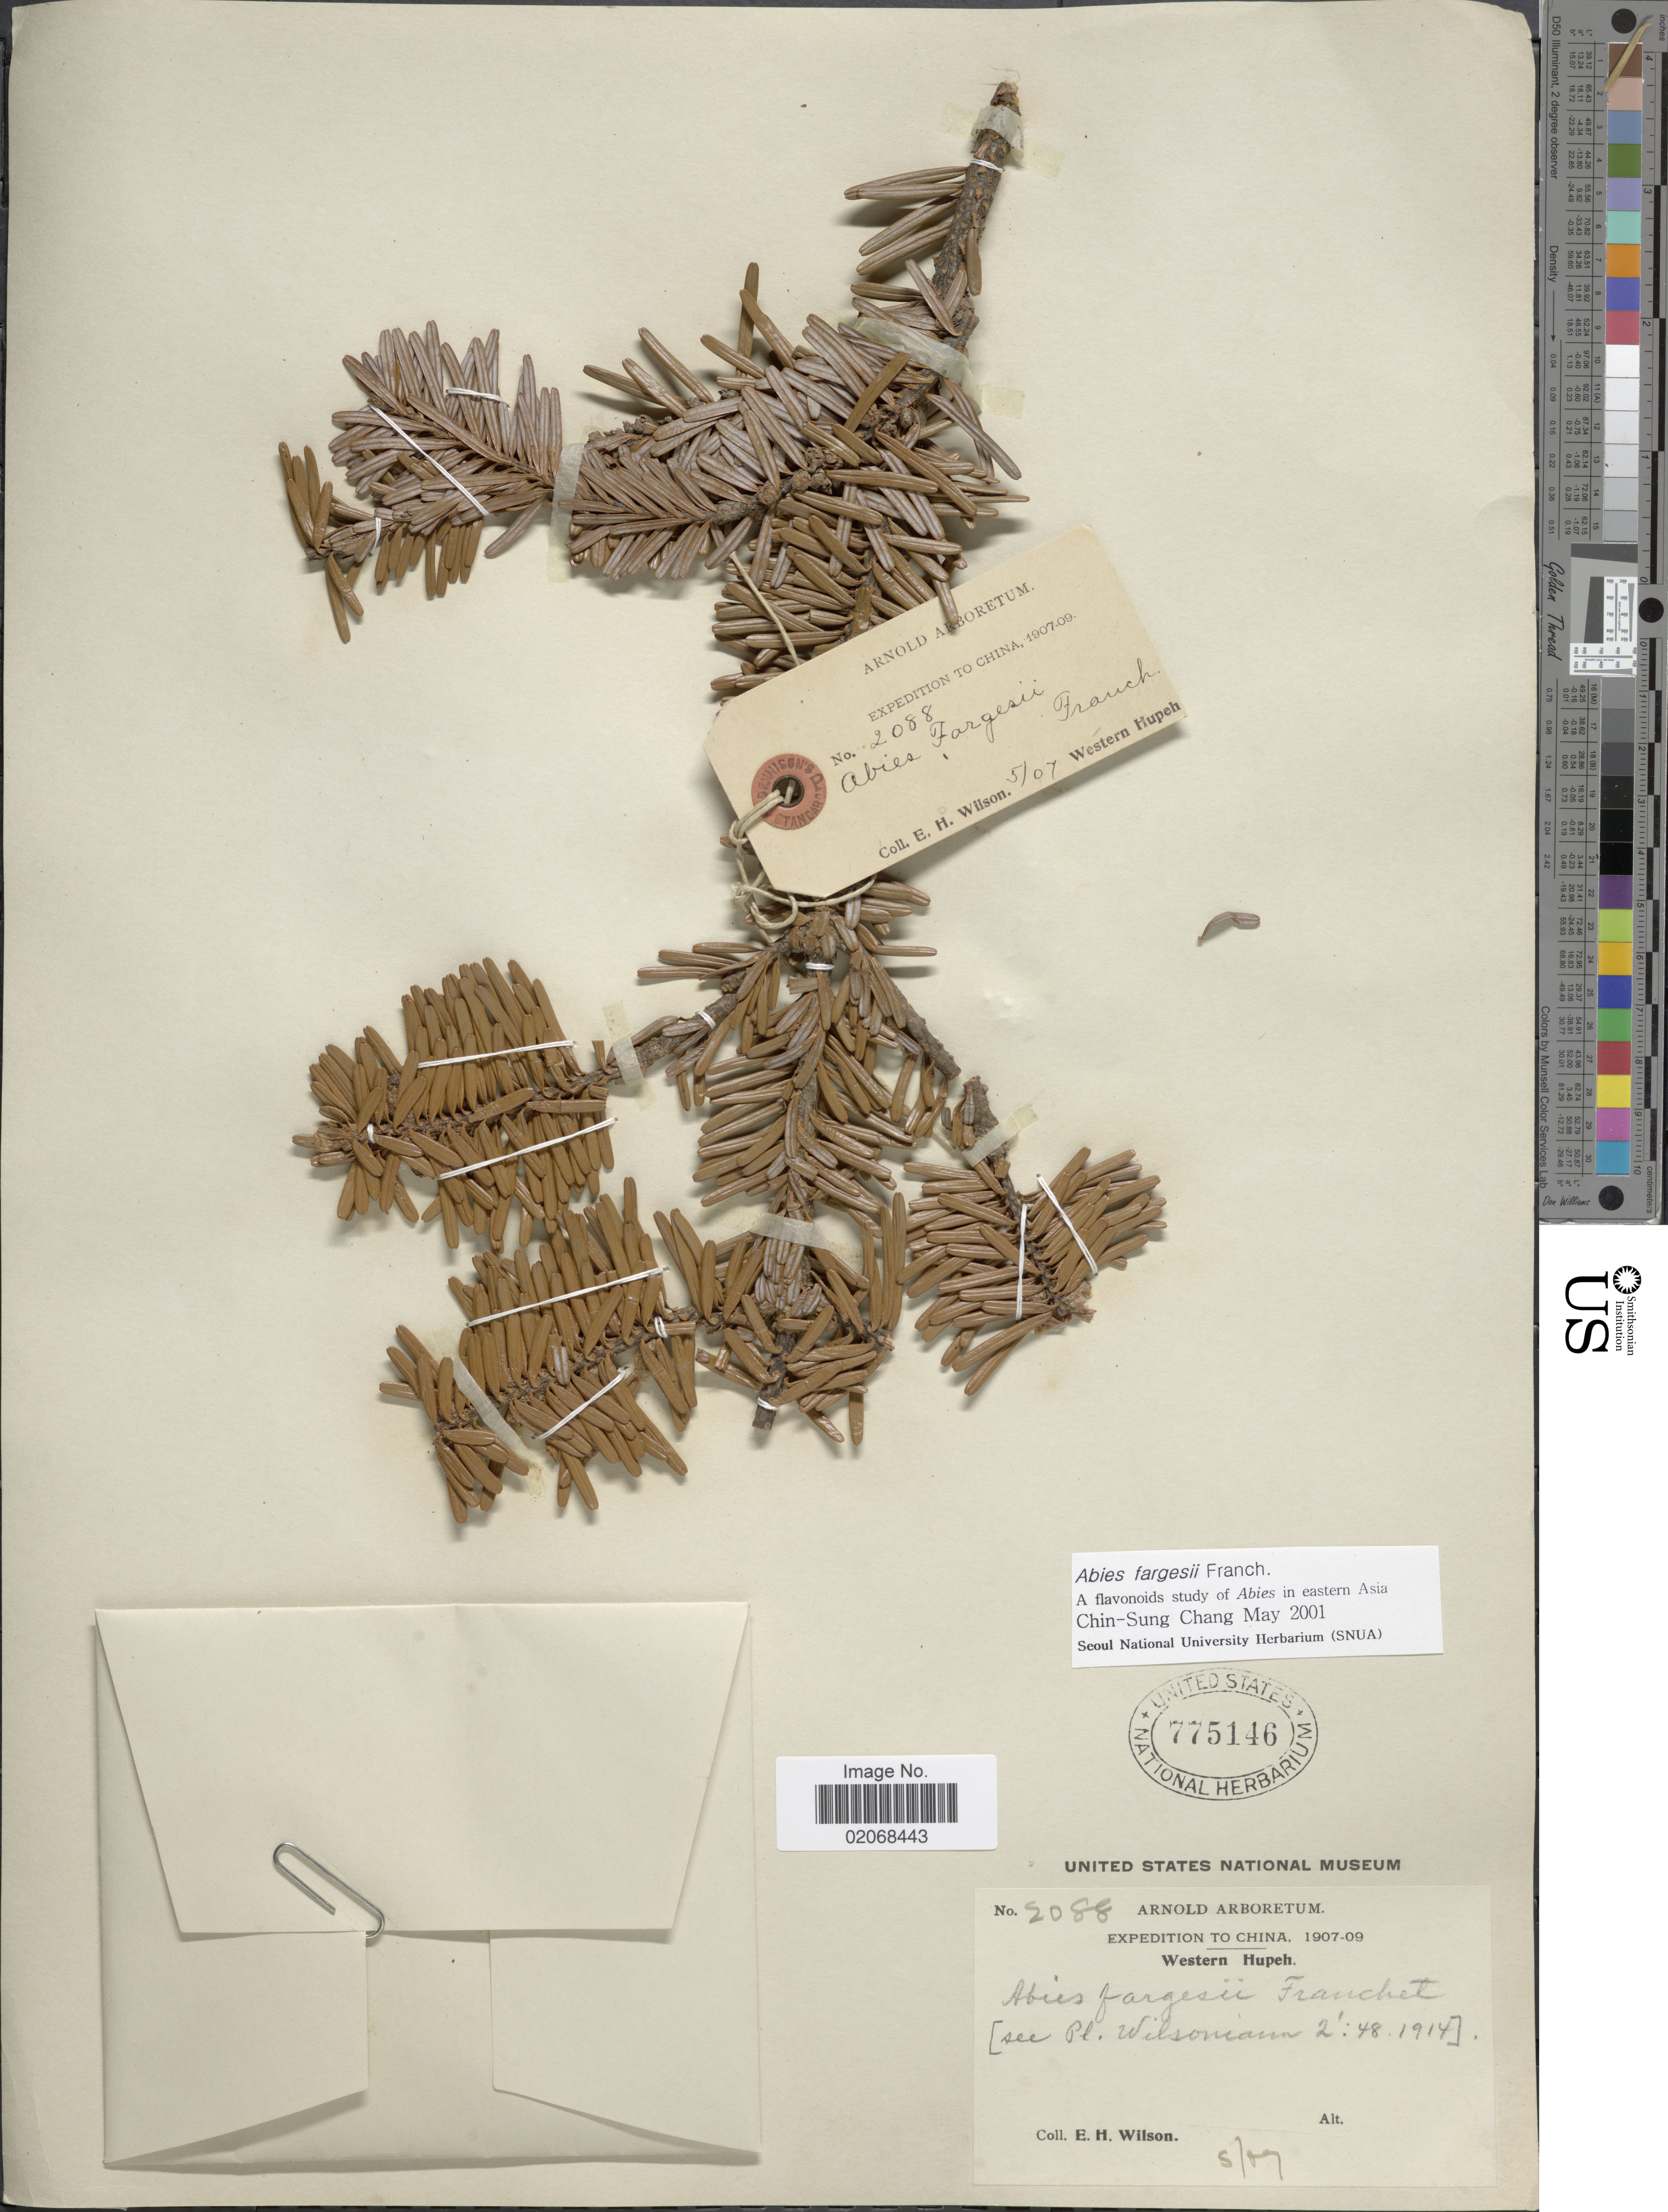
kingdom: Plantae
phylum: Tracheophyta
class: Pinopsida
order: Pinales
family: Pinaceae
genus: Abies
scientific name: Abies fargesii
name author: Franch.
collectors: E. Wilson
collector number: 2088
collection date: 1907-05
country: China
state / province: Hubei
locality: Western Hupeh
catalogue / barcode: US 775146